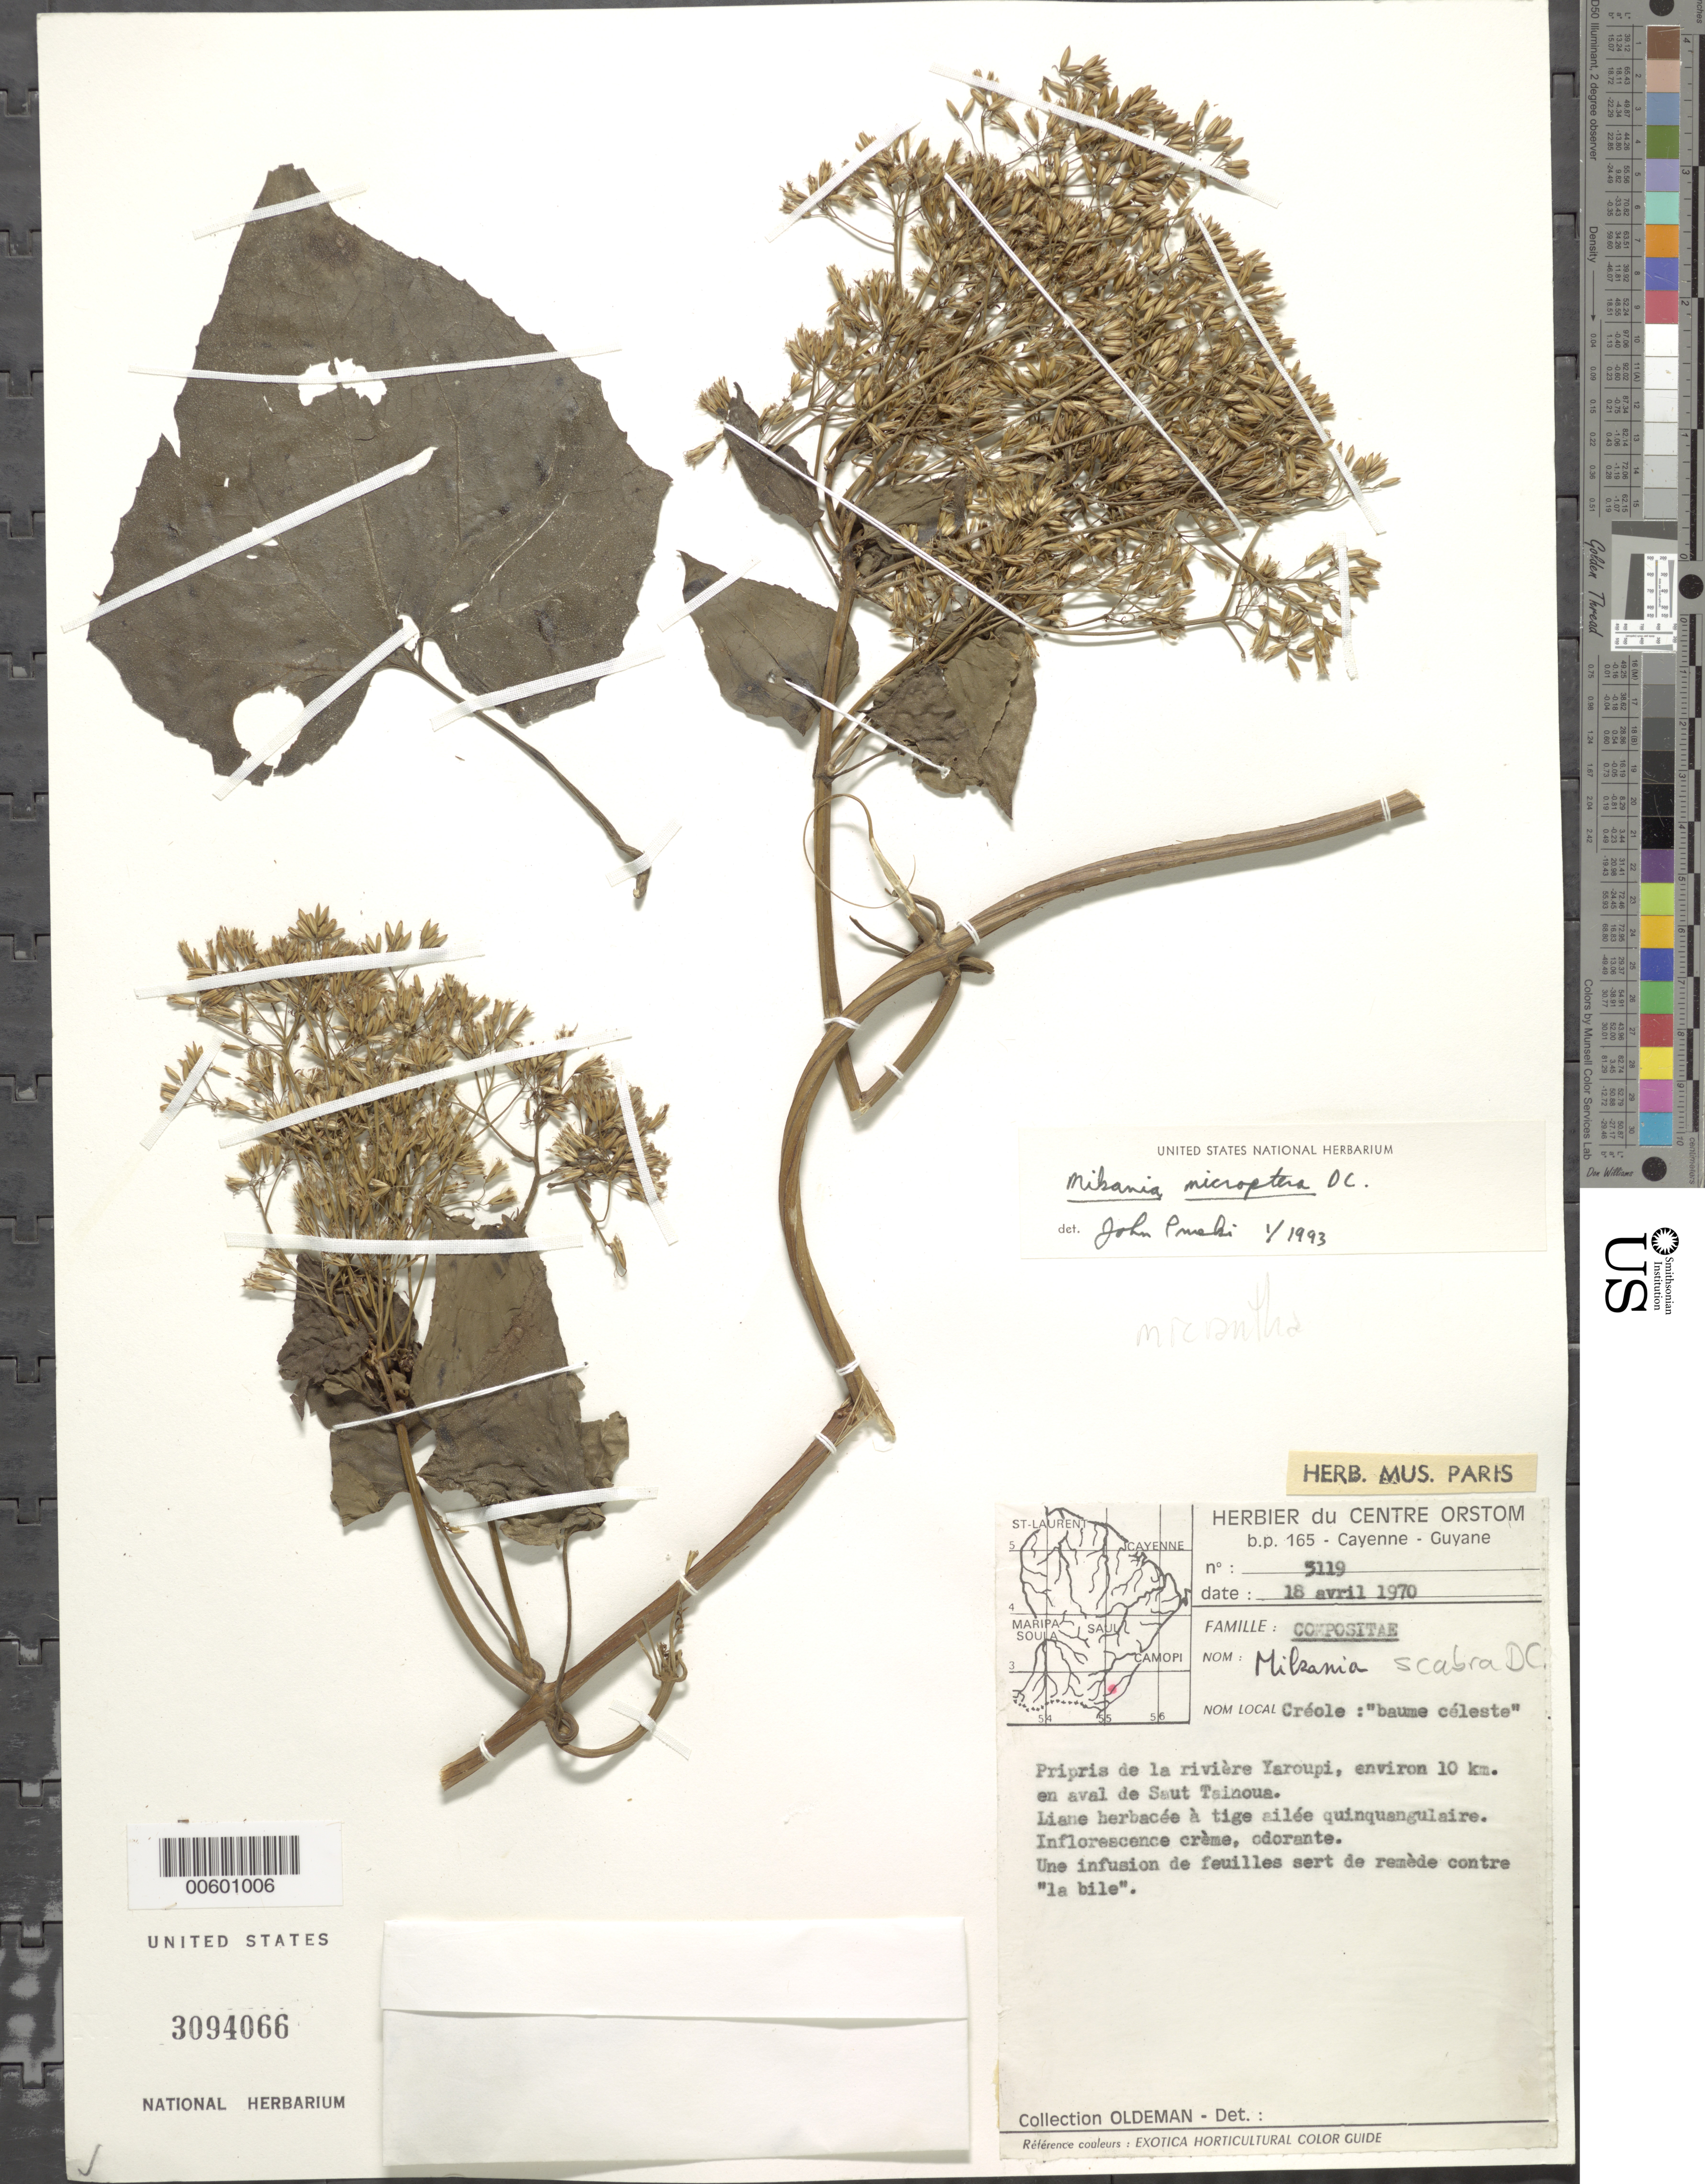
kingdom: Plantae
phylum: Tracheophyta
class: Magnoliopsida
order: Asterales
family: Asteraceae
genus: Mikania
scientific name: Mikania microptera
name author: DC.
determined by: Pruski, J. F.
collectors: R. Oldeman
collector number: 5119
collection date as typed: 18-Apr-70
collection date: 1970-04-18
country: French Guiana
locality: Rivière Yaroupi, environ 10 km en aval de Saut Tainoua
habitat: Pripris de la Rivière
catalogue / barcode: US 3094066